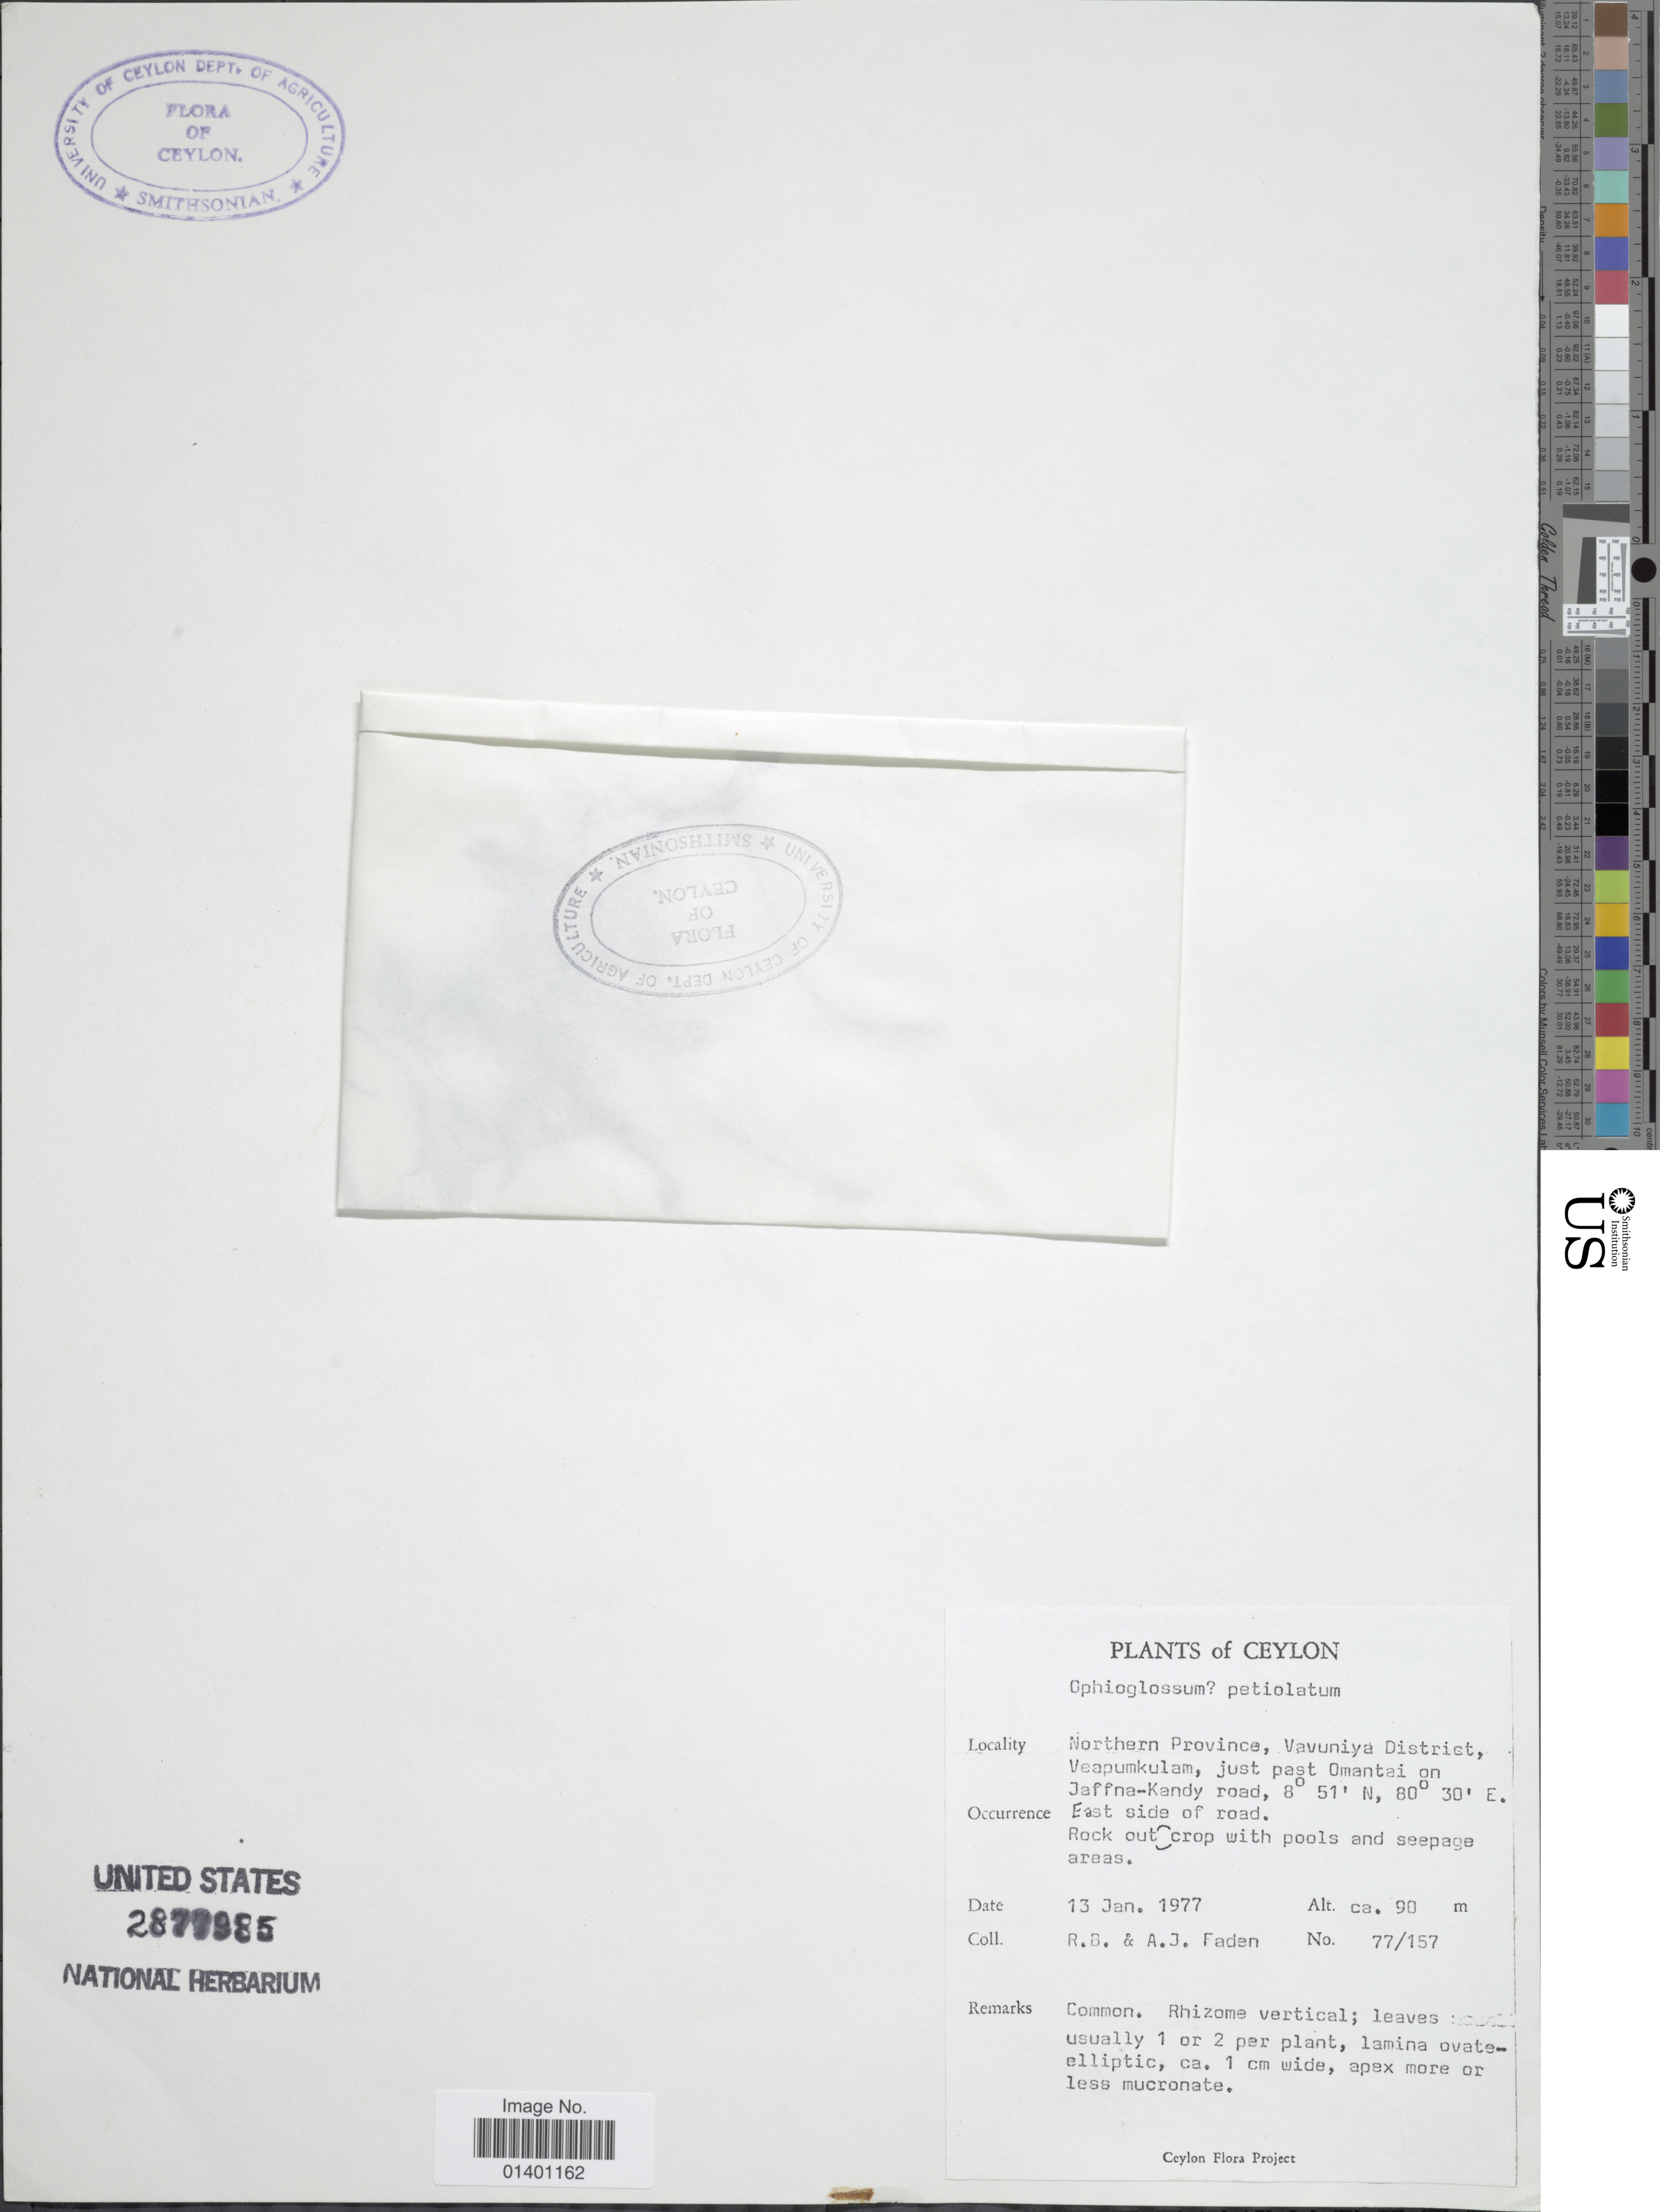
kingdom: Plantae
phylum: Tracheophyta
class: Polypodiopsida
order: Ophioglossales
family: Ophioglossaceae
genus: Ophioglossum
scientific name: Ophioglossum petiolatum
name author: Hook.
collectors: R. B. Faden & A. J. Faden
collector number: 77/157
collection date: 1977-01-13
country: Sri Lanka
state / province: Northern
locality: Ceylon, Vavuniya District, Veapumkulam, just past Omantai on Jaffna-Kandy road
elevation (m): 90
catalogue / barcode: US 2877985